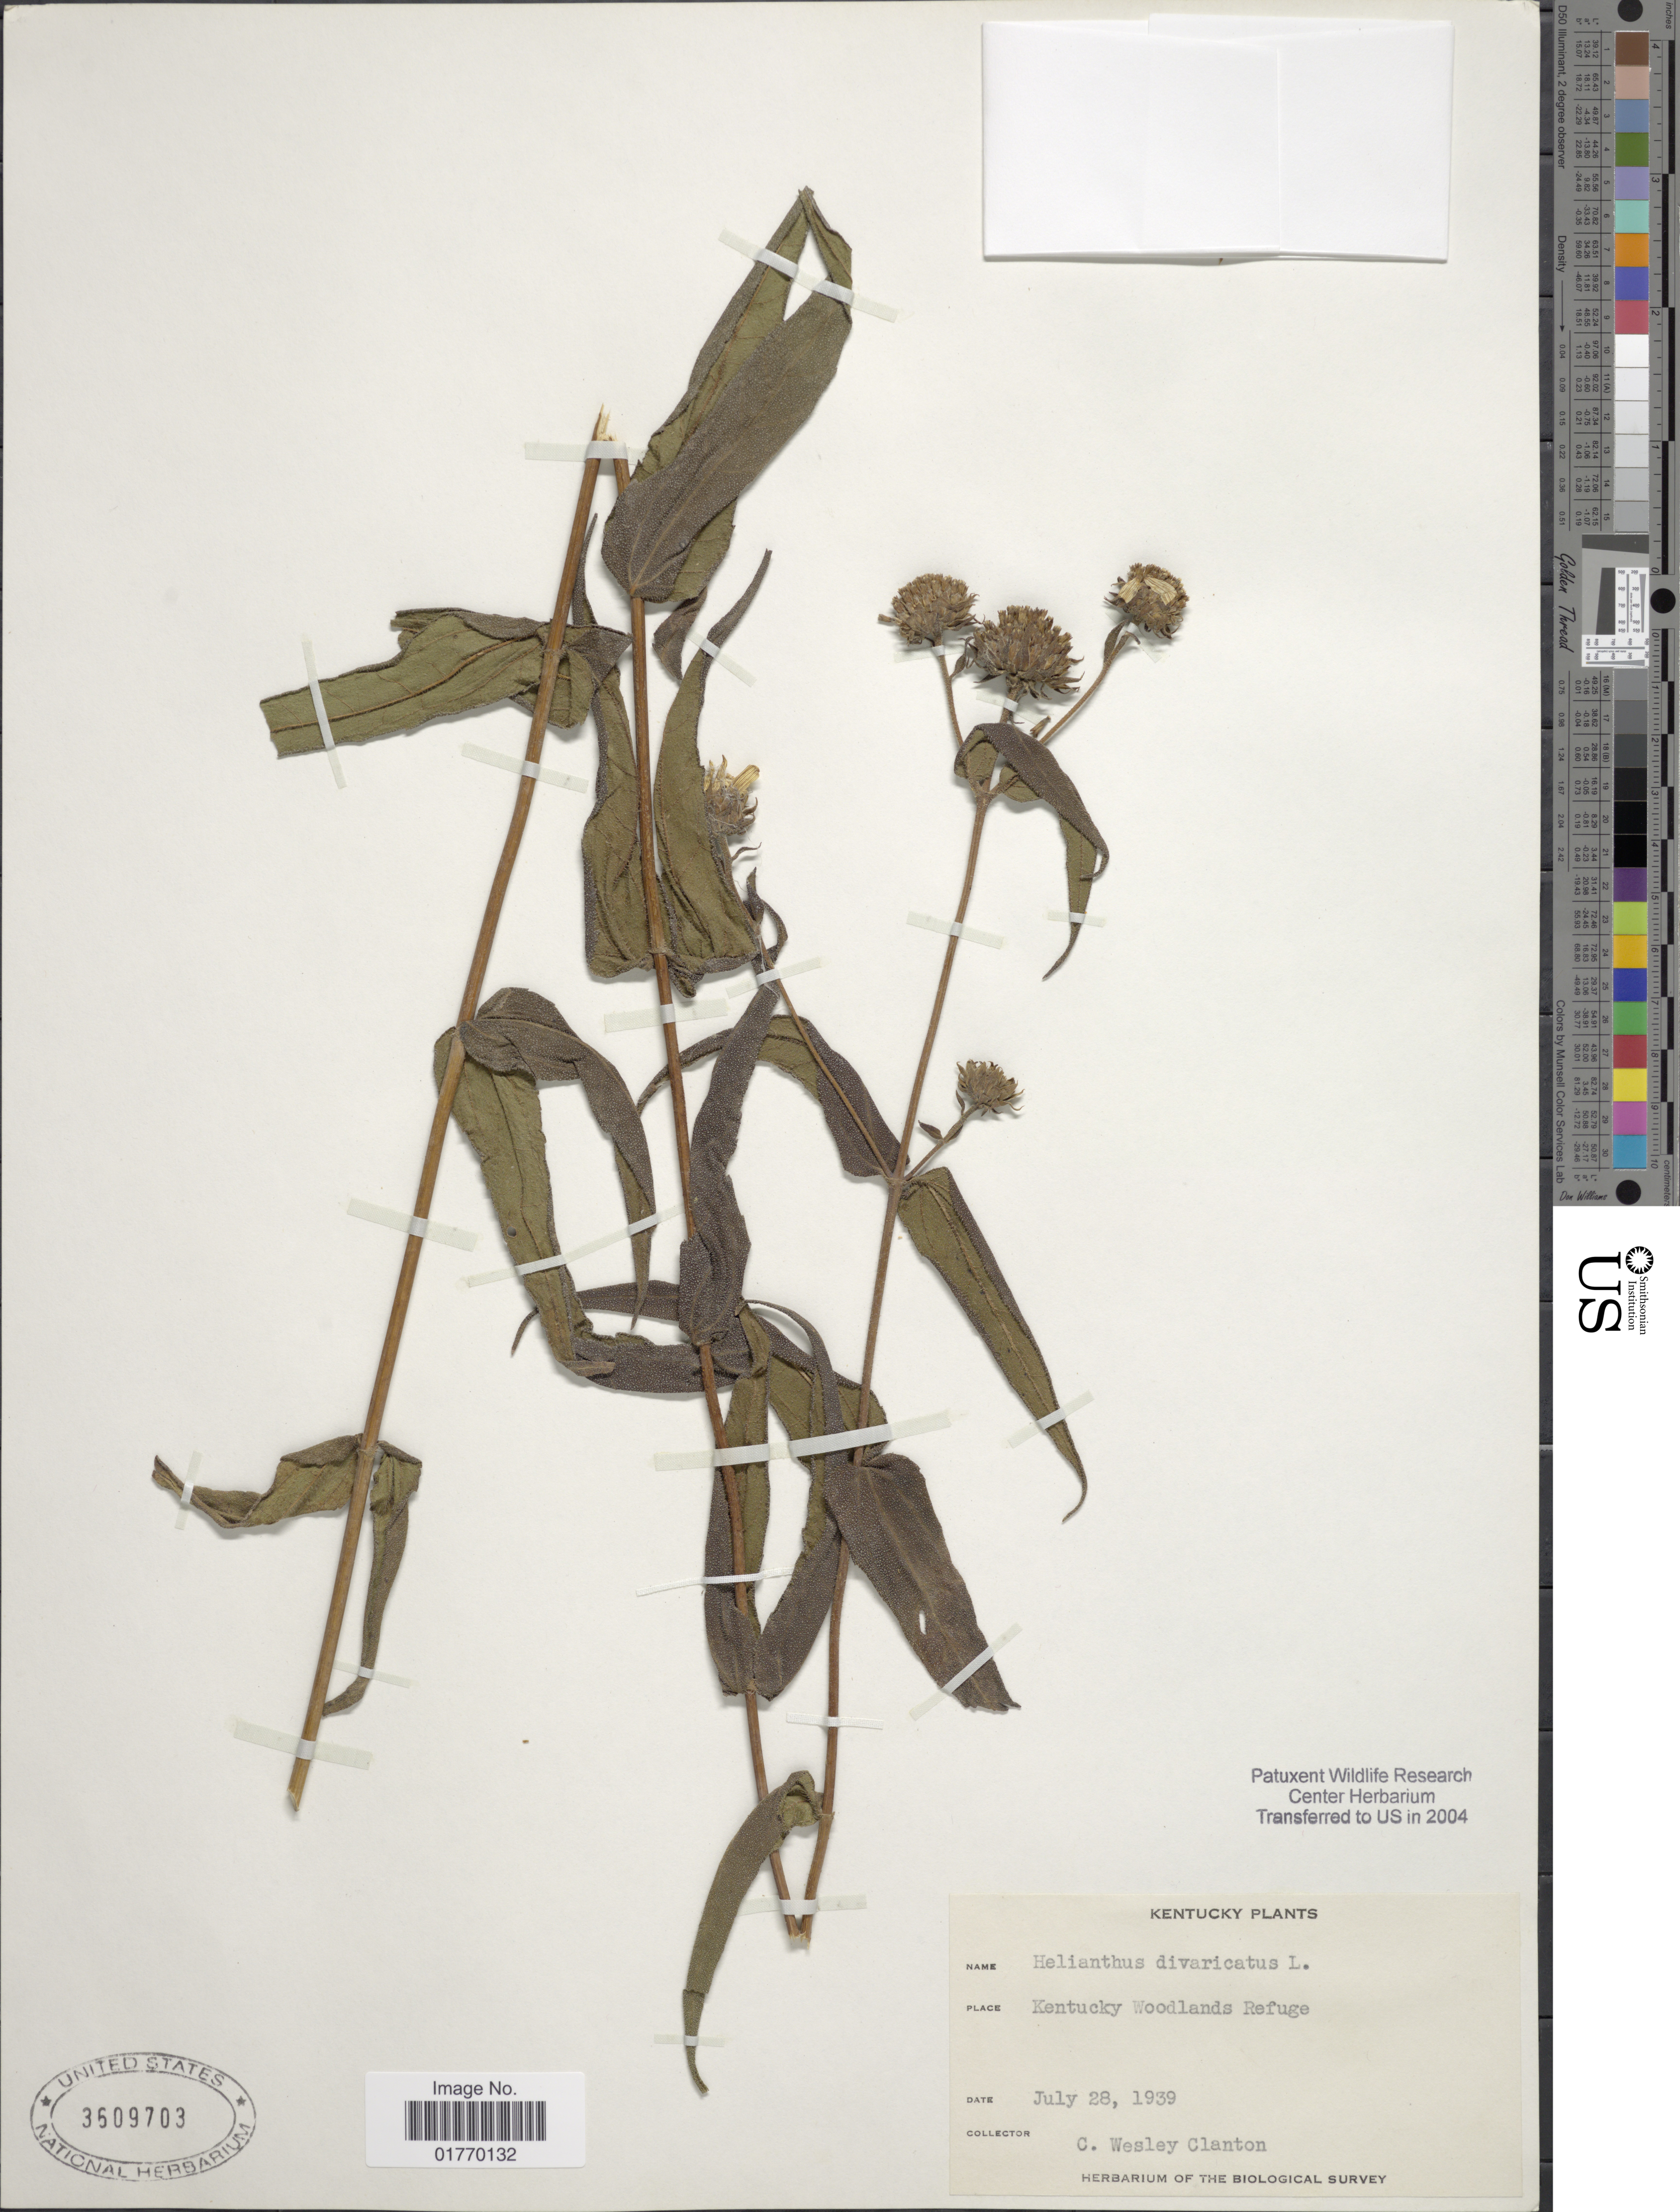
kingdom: Plantae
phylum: Tracheophyta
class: Magnoliopsida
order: Asterales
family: Asteraceae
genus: Helianthus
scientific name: Helianthus divaricatus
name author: L.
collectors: C. Clanton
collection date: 1939-07-28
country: United States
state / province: Kentucky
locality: Kentucky Woodlands Refuge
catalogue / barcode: US 3609703